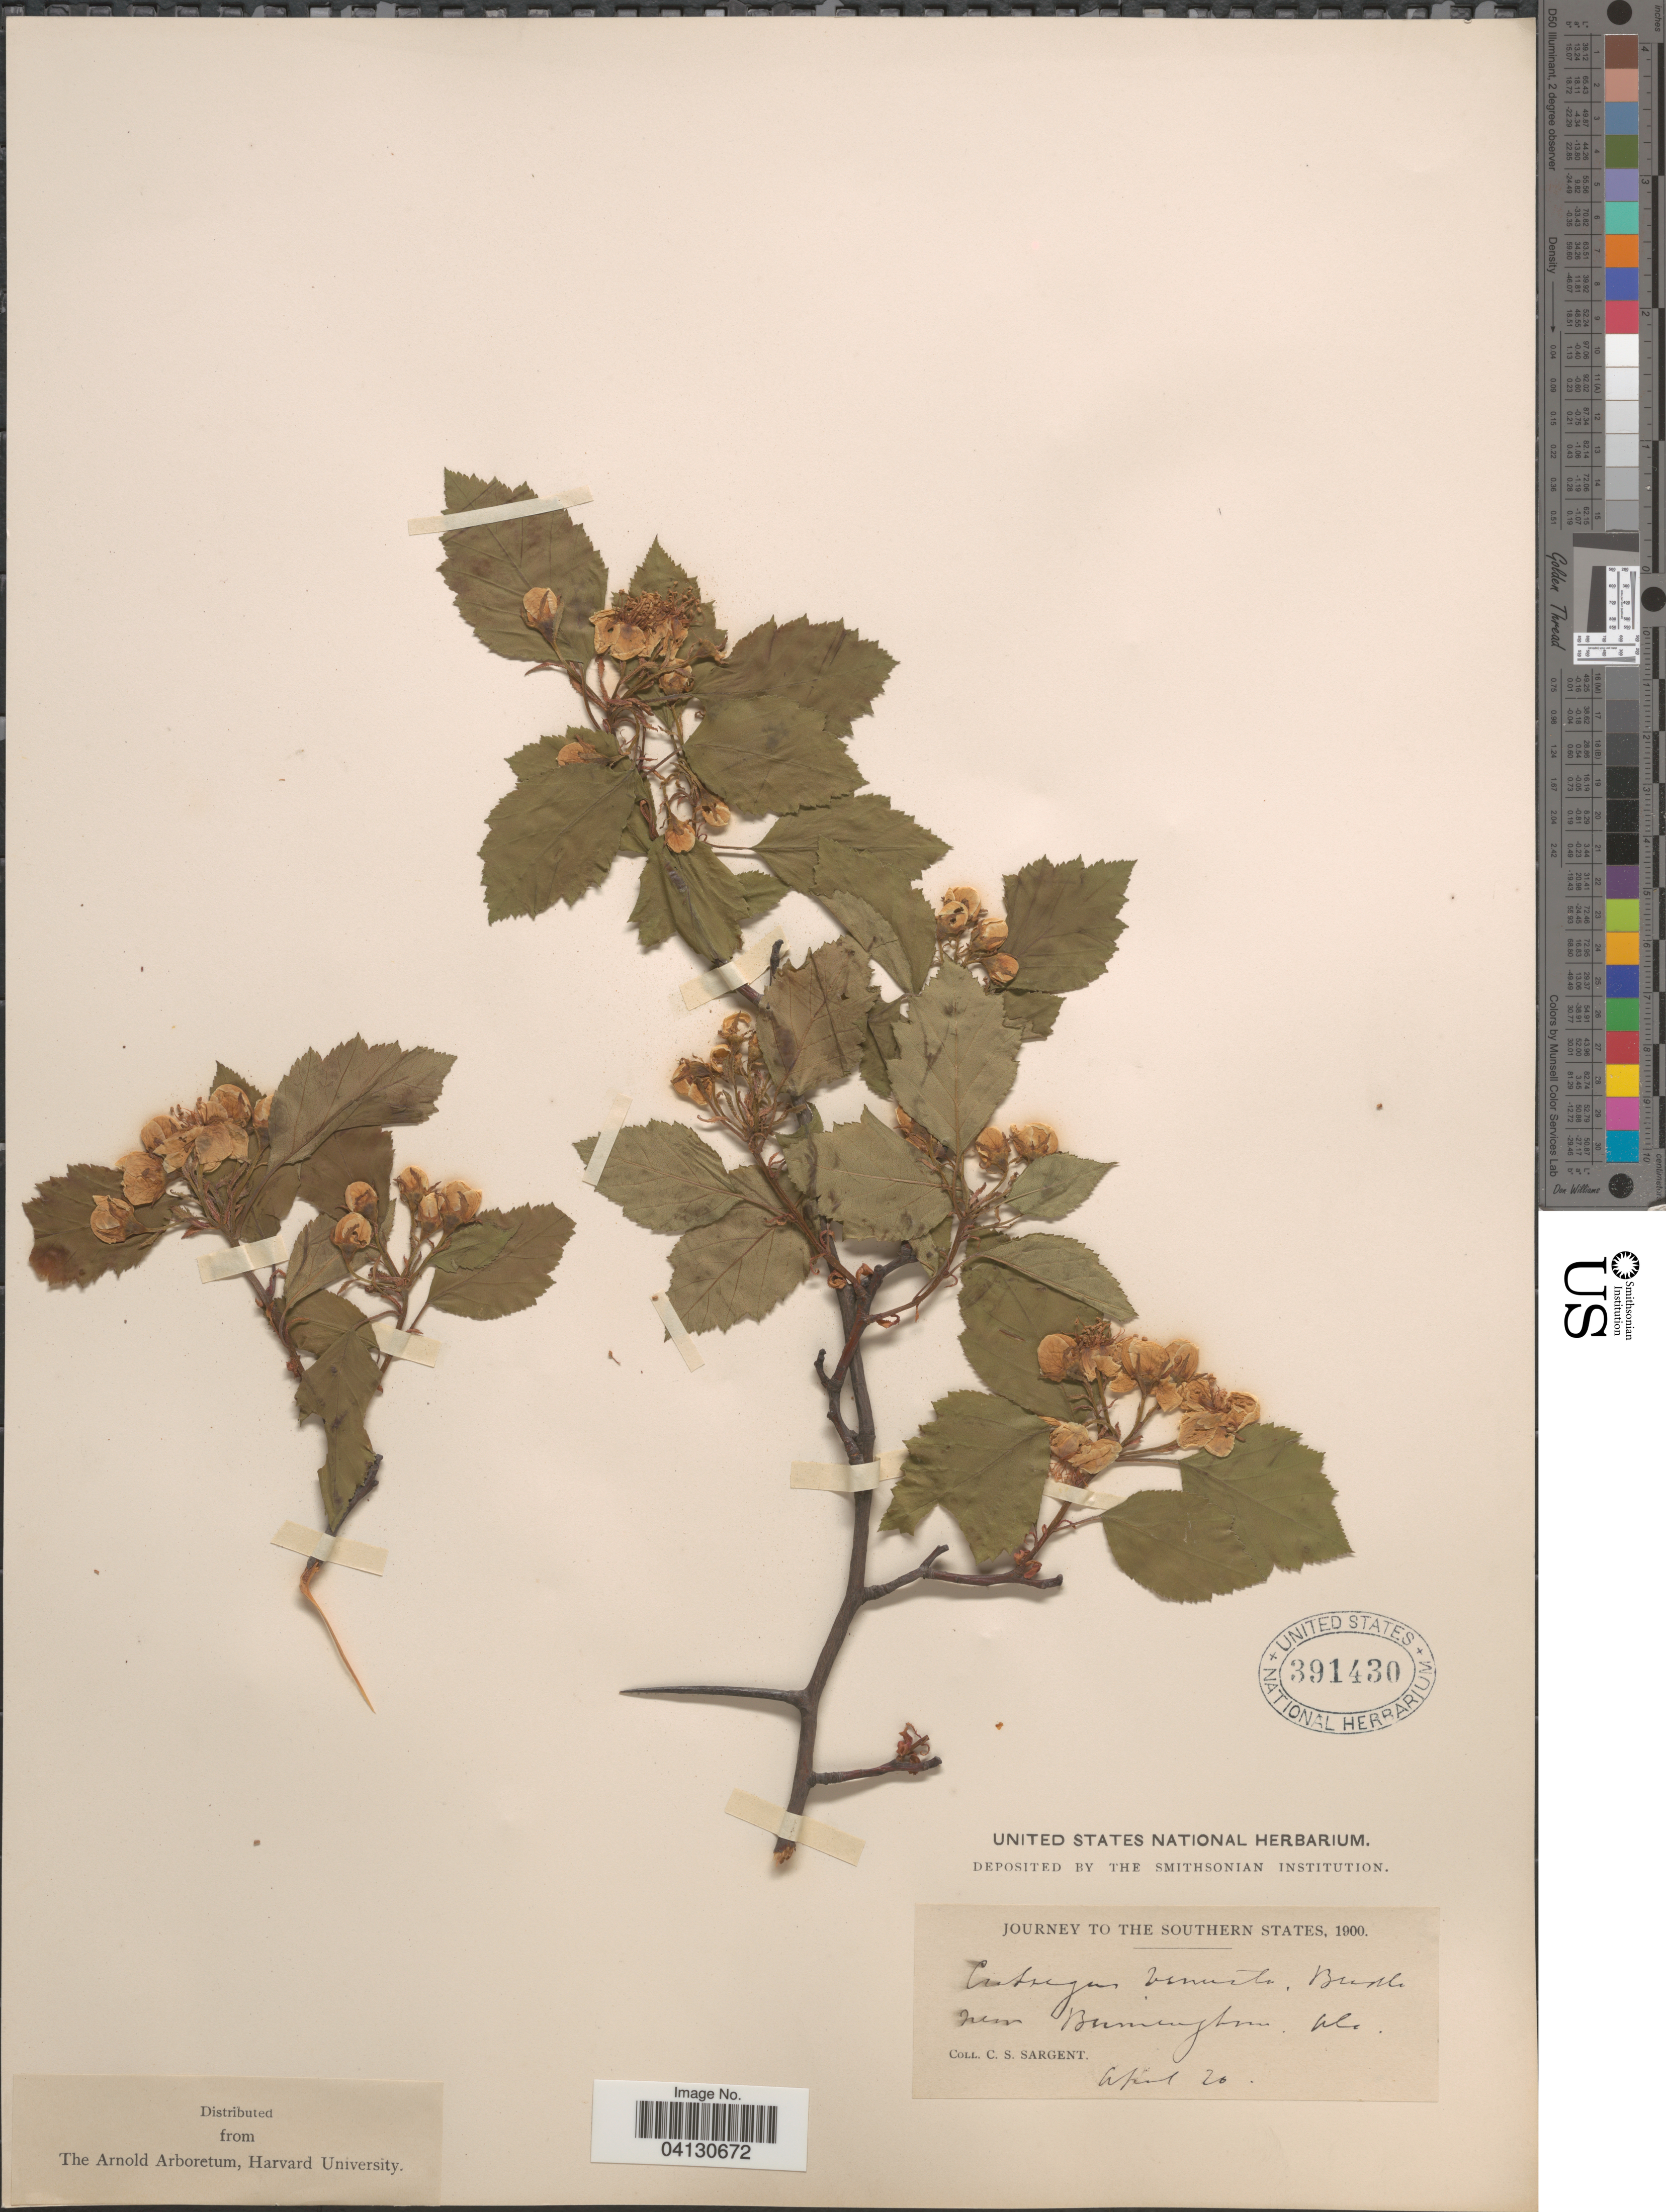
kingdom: Plantae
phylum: Tracheophyta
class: Magnoliopsida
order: Rosales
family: Rosaceae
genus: Crataegus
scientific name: Crataegus venusta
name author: Beadle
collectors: C. S. Sargent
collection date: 1900-04-20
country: United States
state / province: Alabama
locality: Journey to the Southern States, 1900. Near Birmingham.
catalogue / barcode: US 391430